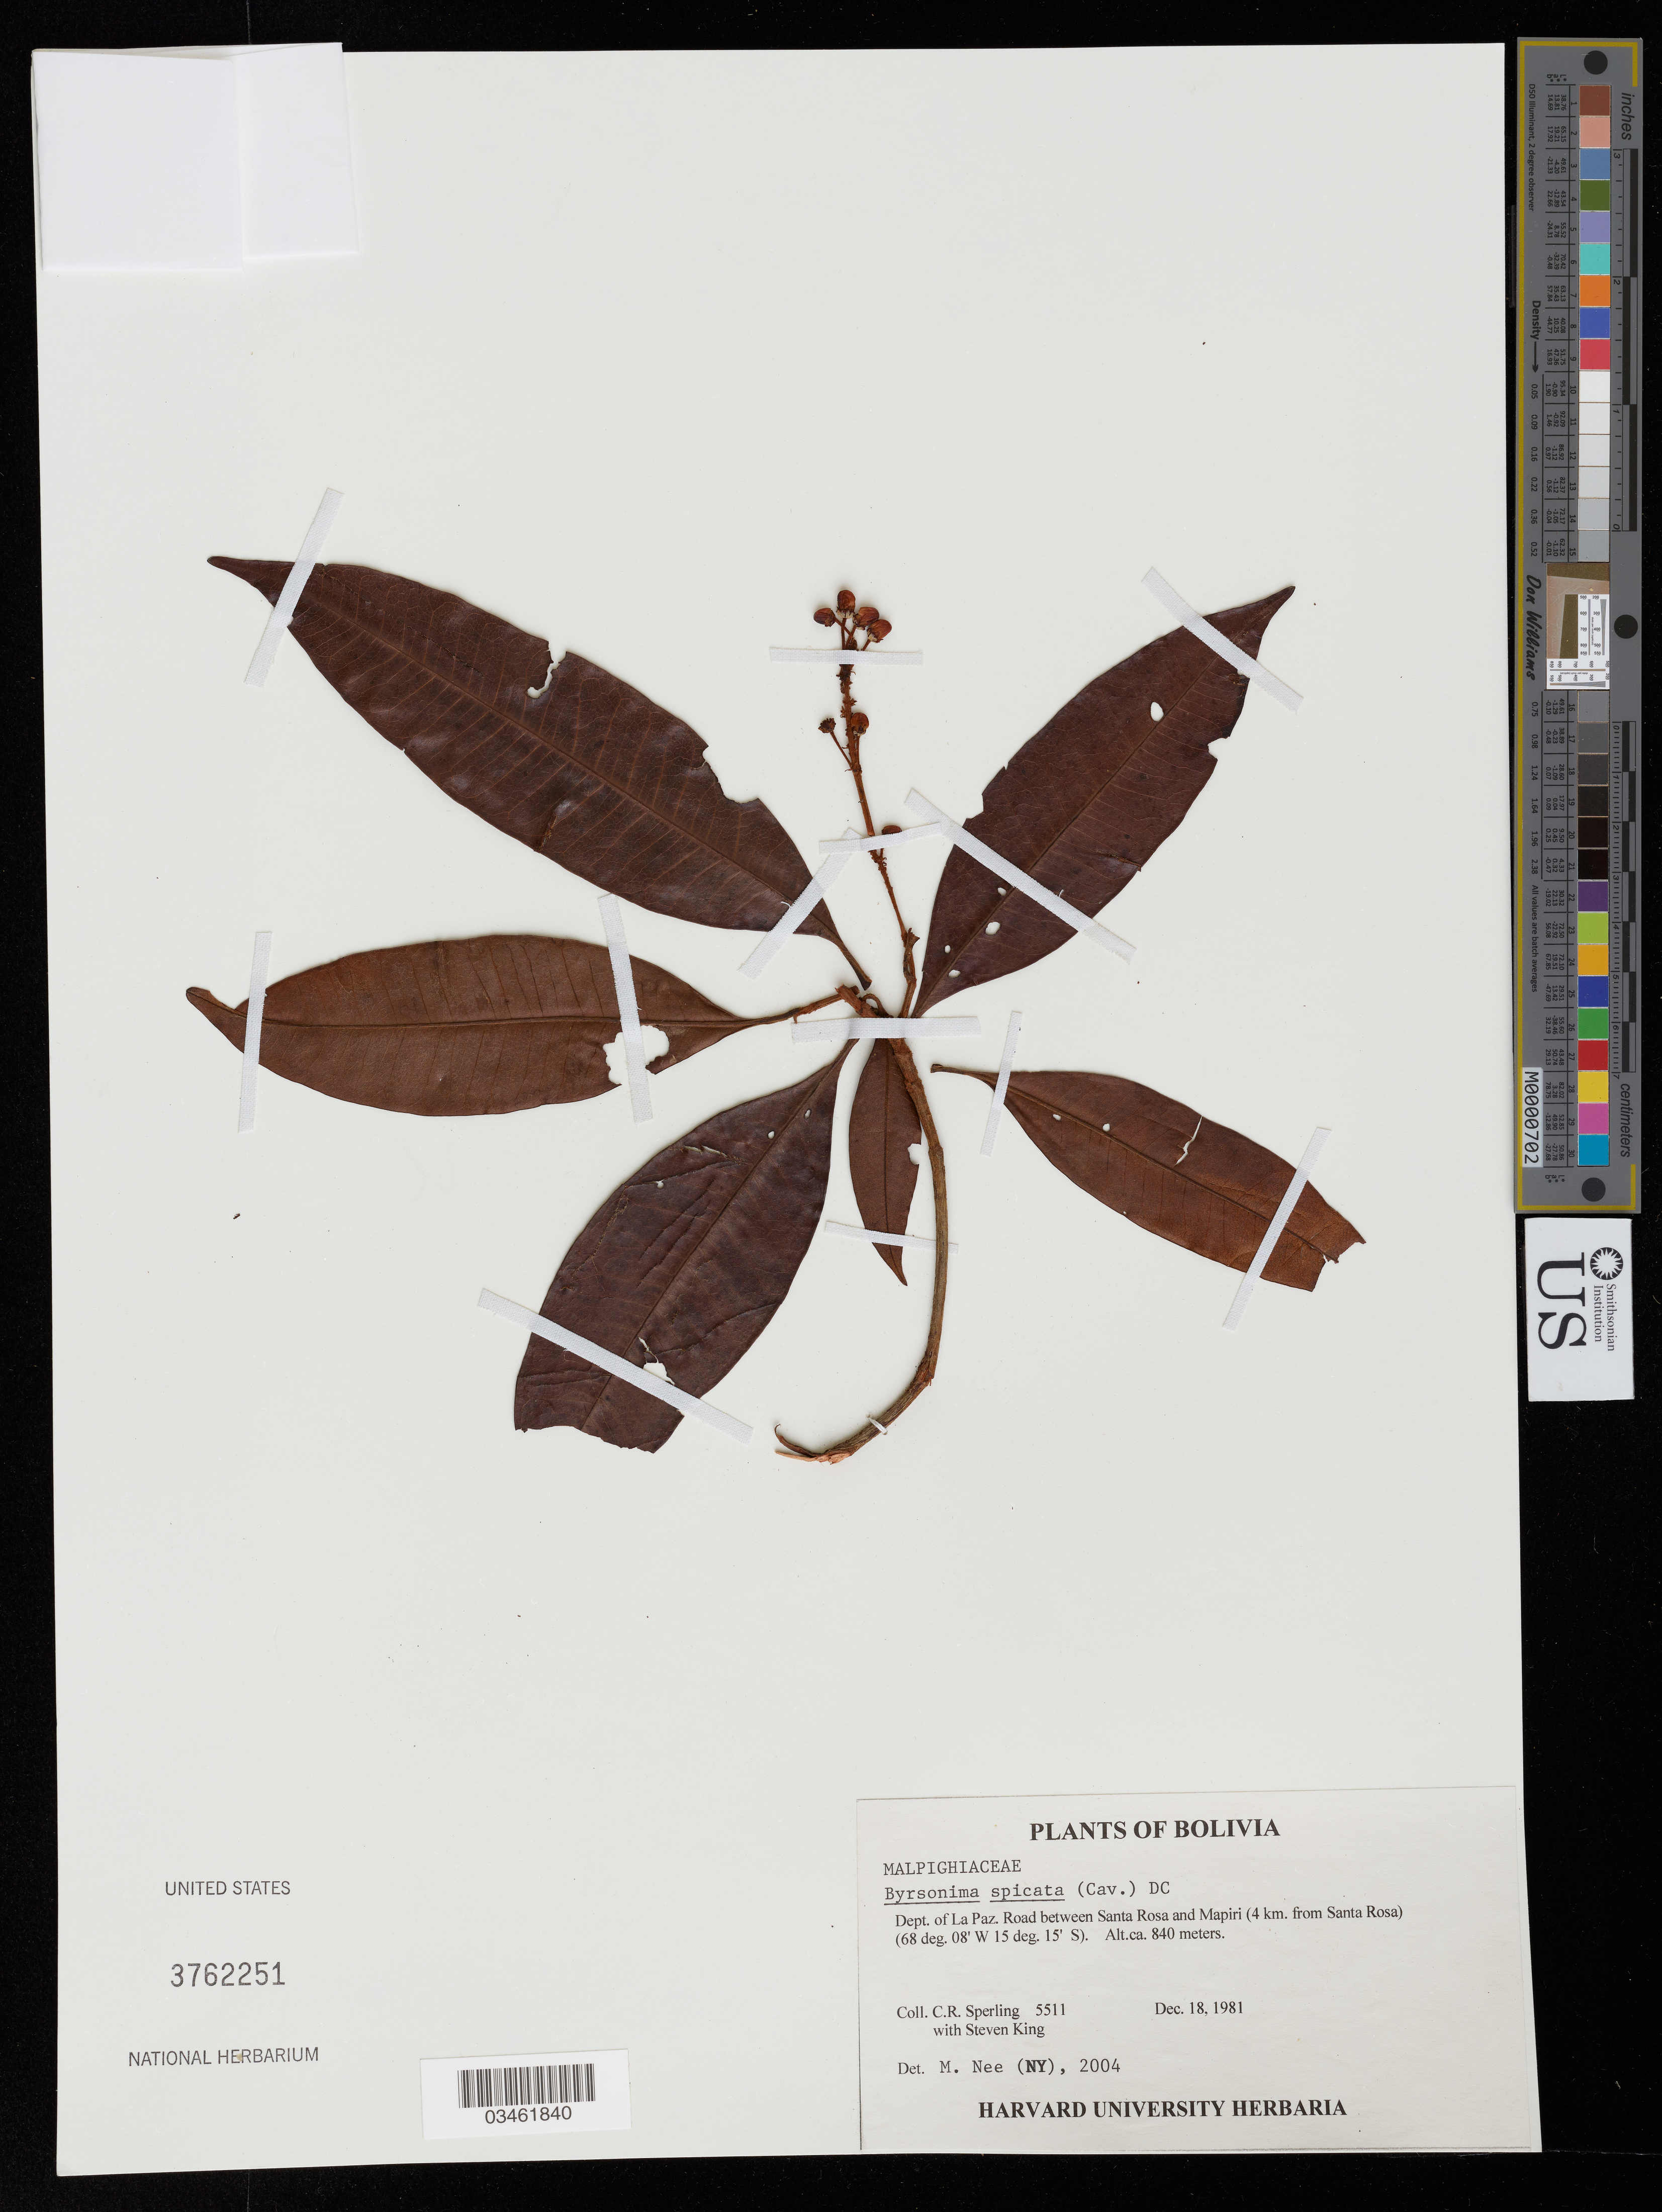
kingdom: Plantae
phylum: Tracheophyta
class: Magnoliopsida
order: Malpighiales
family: Malpighiaceae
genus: Byrsonima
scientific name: Byrsonima spicata (Cav.) DC.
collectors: C. R. Sperling & S. R. King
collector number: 5511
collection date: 1981-12-18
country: Bolivia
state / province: La Paz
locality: Dept. of La Paz. Road between Santa Rosa and Mapiri (4 km. from Santa Rosa).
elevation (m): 840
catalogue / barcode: US 3762251